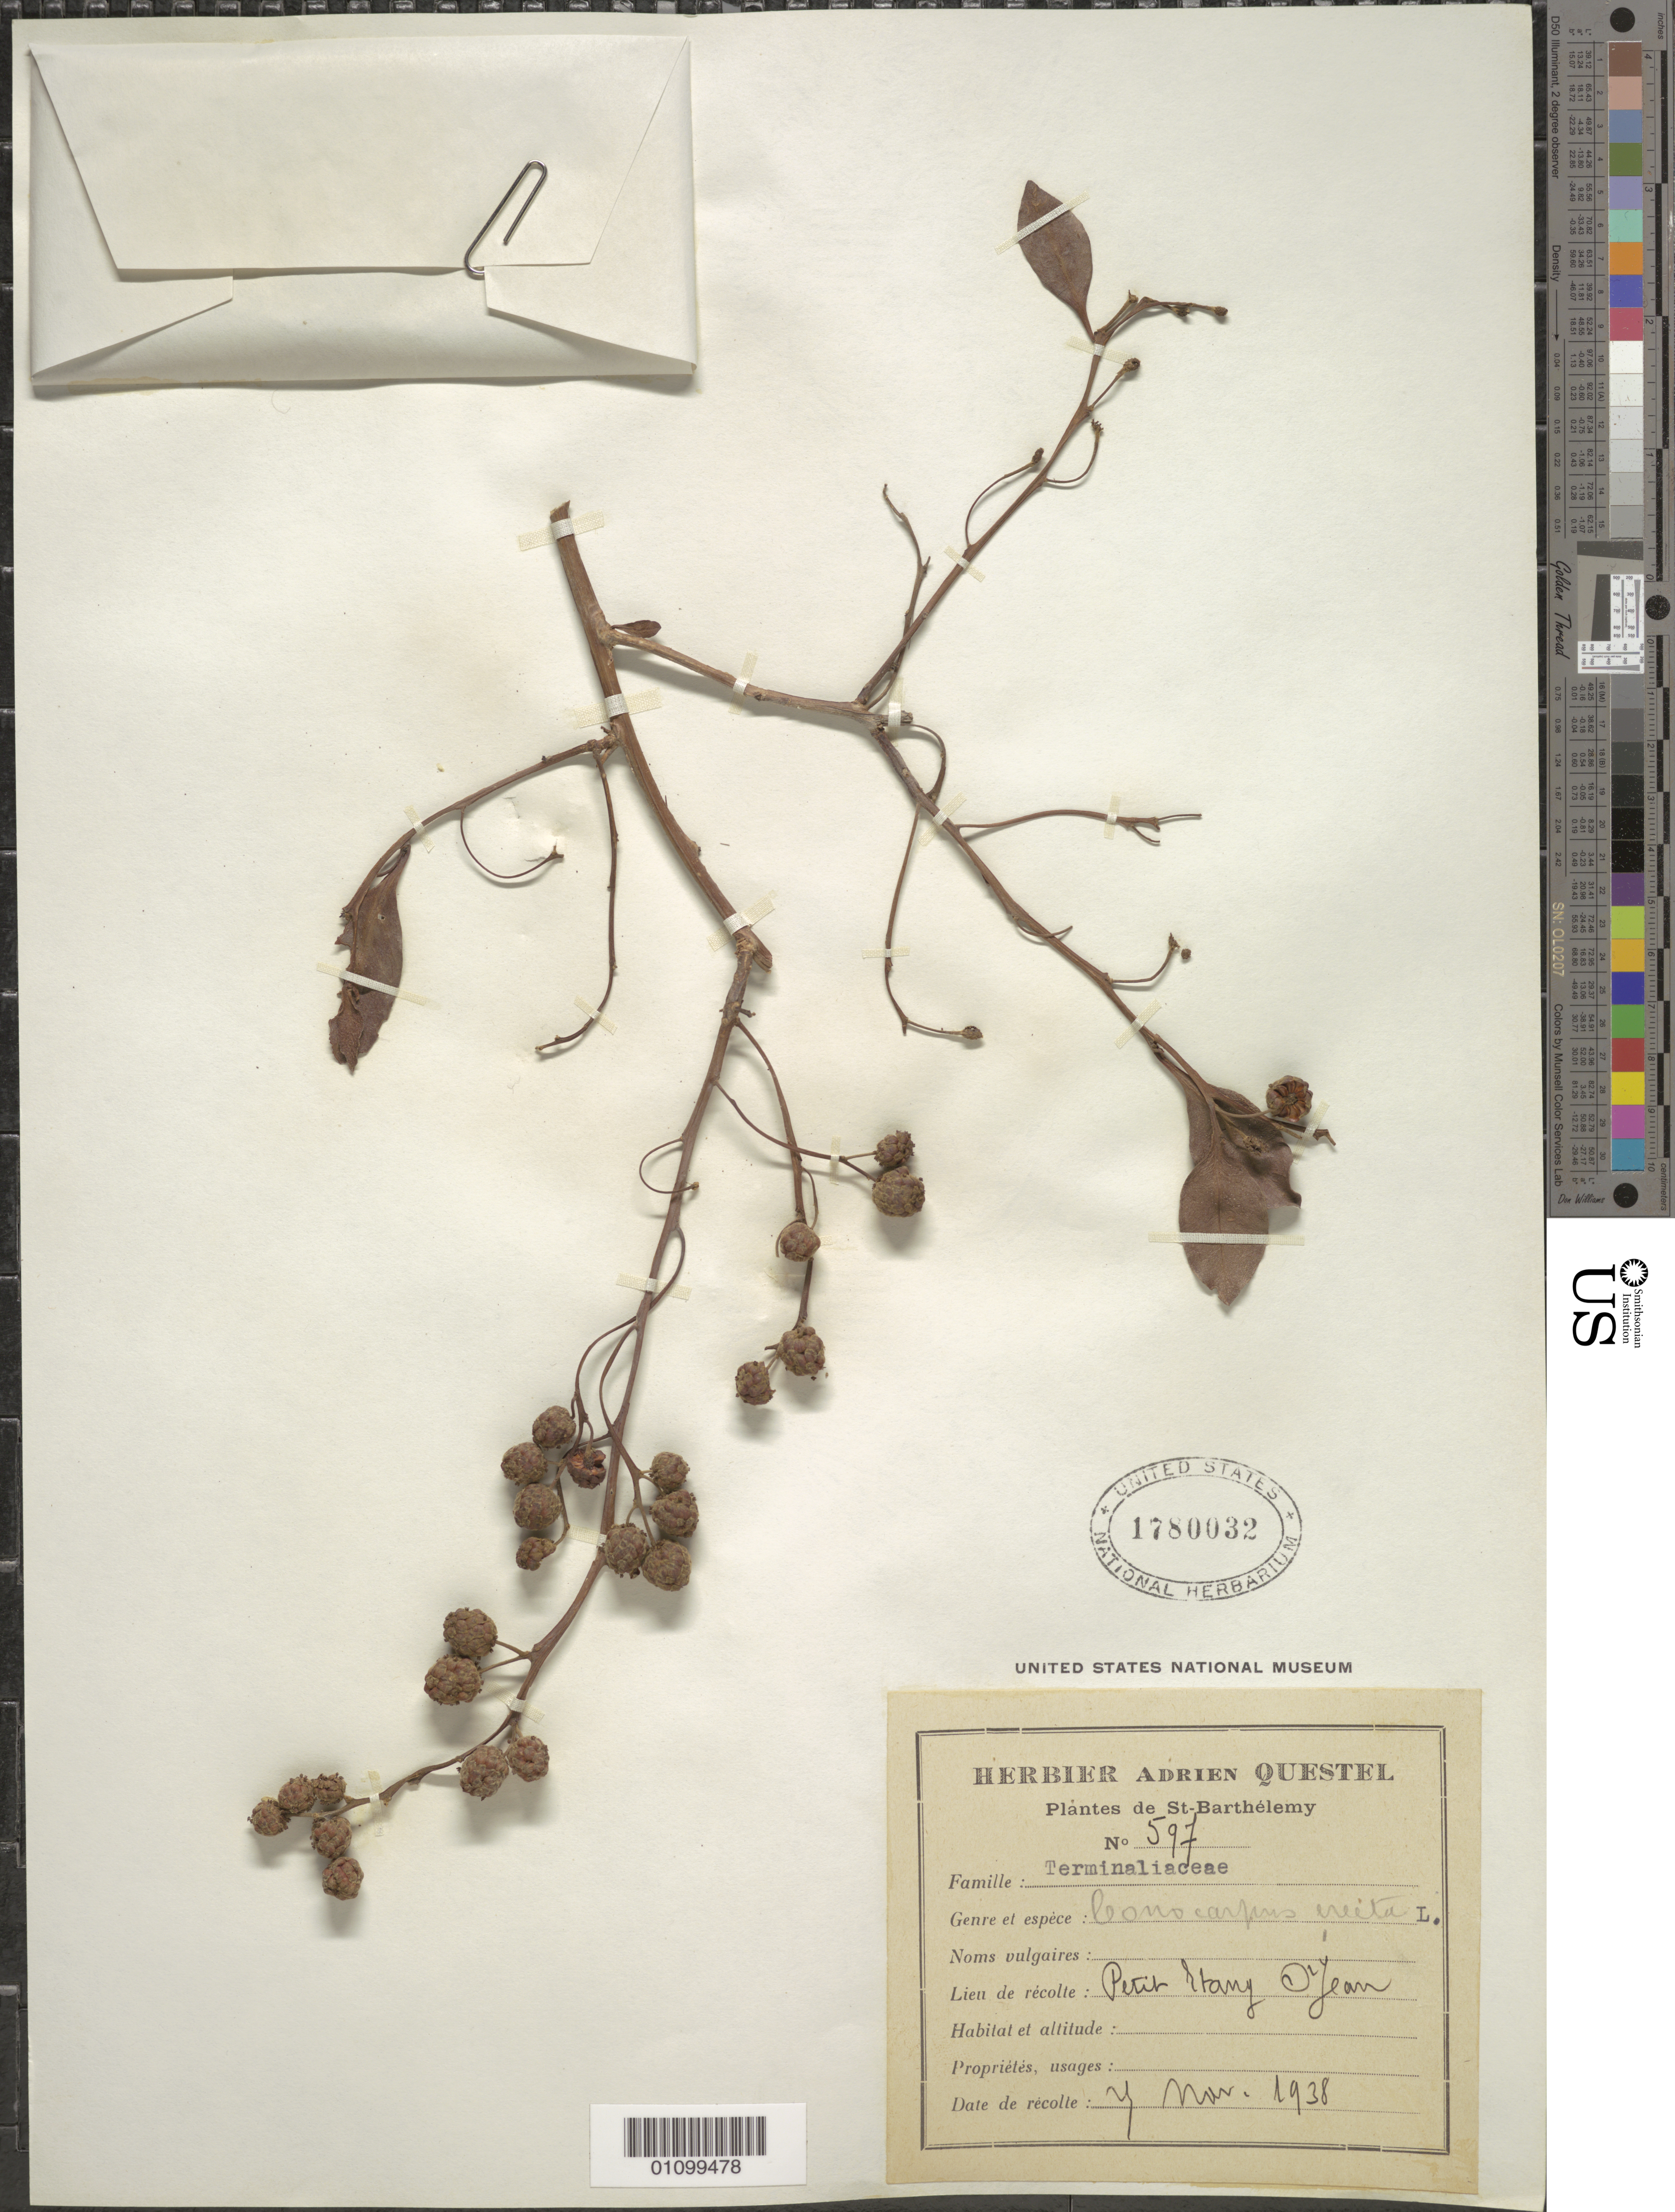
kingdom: Plantae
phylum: Tracheophyta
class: Magnoliopsida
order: Myrtales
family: Combretaceae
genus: Conocarpus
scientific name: Conocarpus erectus var. erectus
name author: L.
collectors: A. Questel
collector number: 597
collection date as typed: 04 Mar 1938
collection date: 1938-03-04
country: Saint Barthélemy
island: St. Barthélemy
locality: Petit Stang O'Jean.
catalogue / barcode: US 1780032